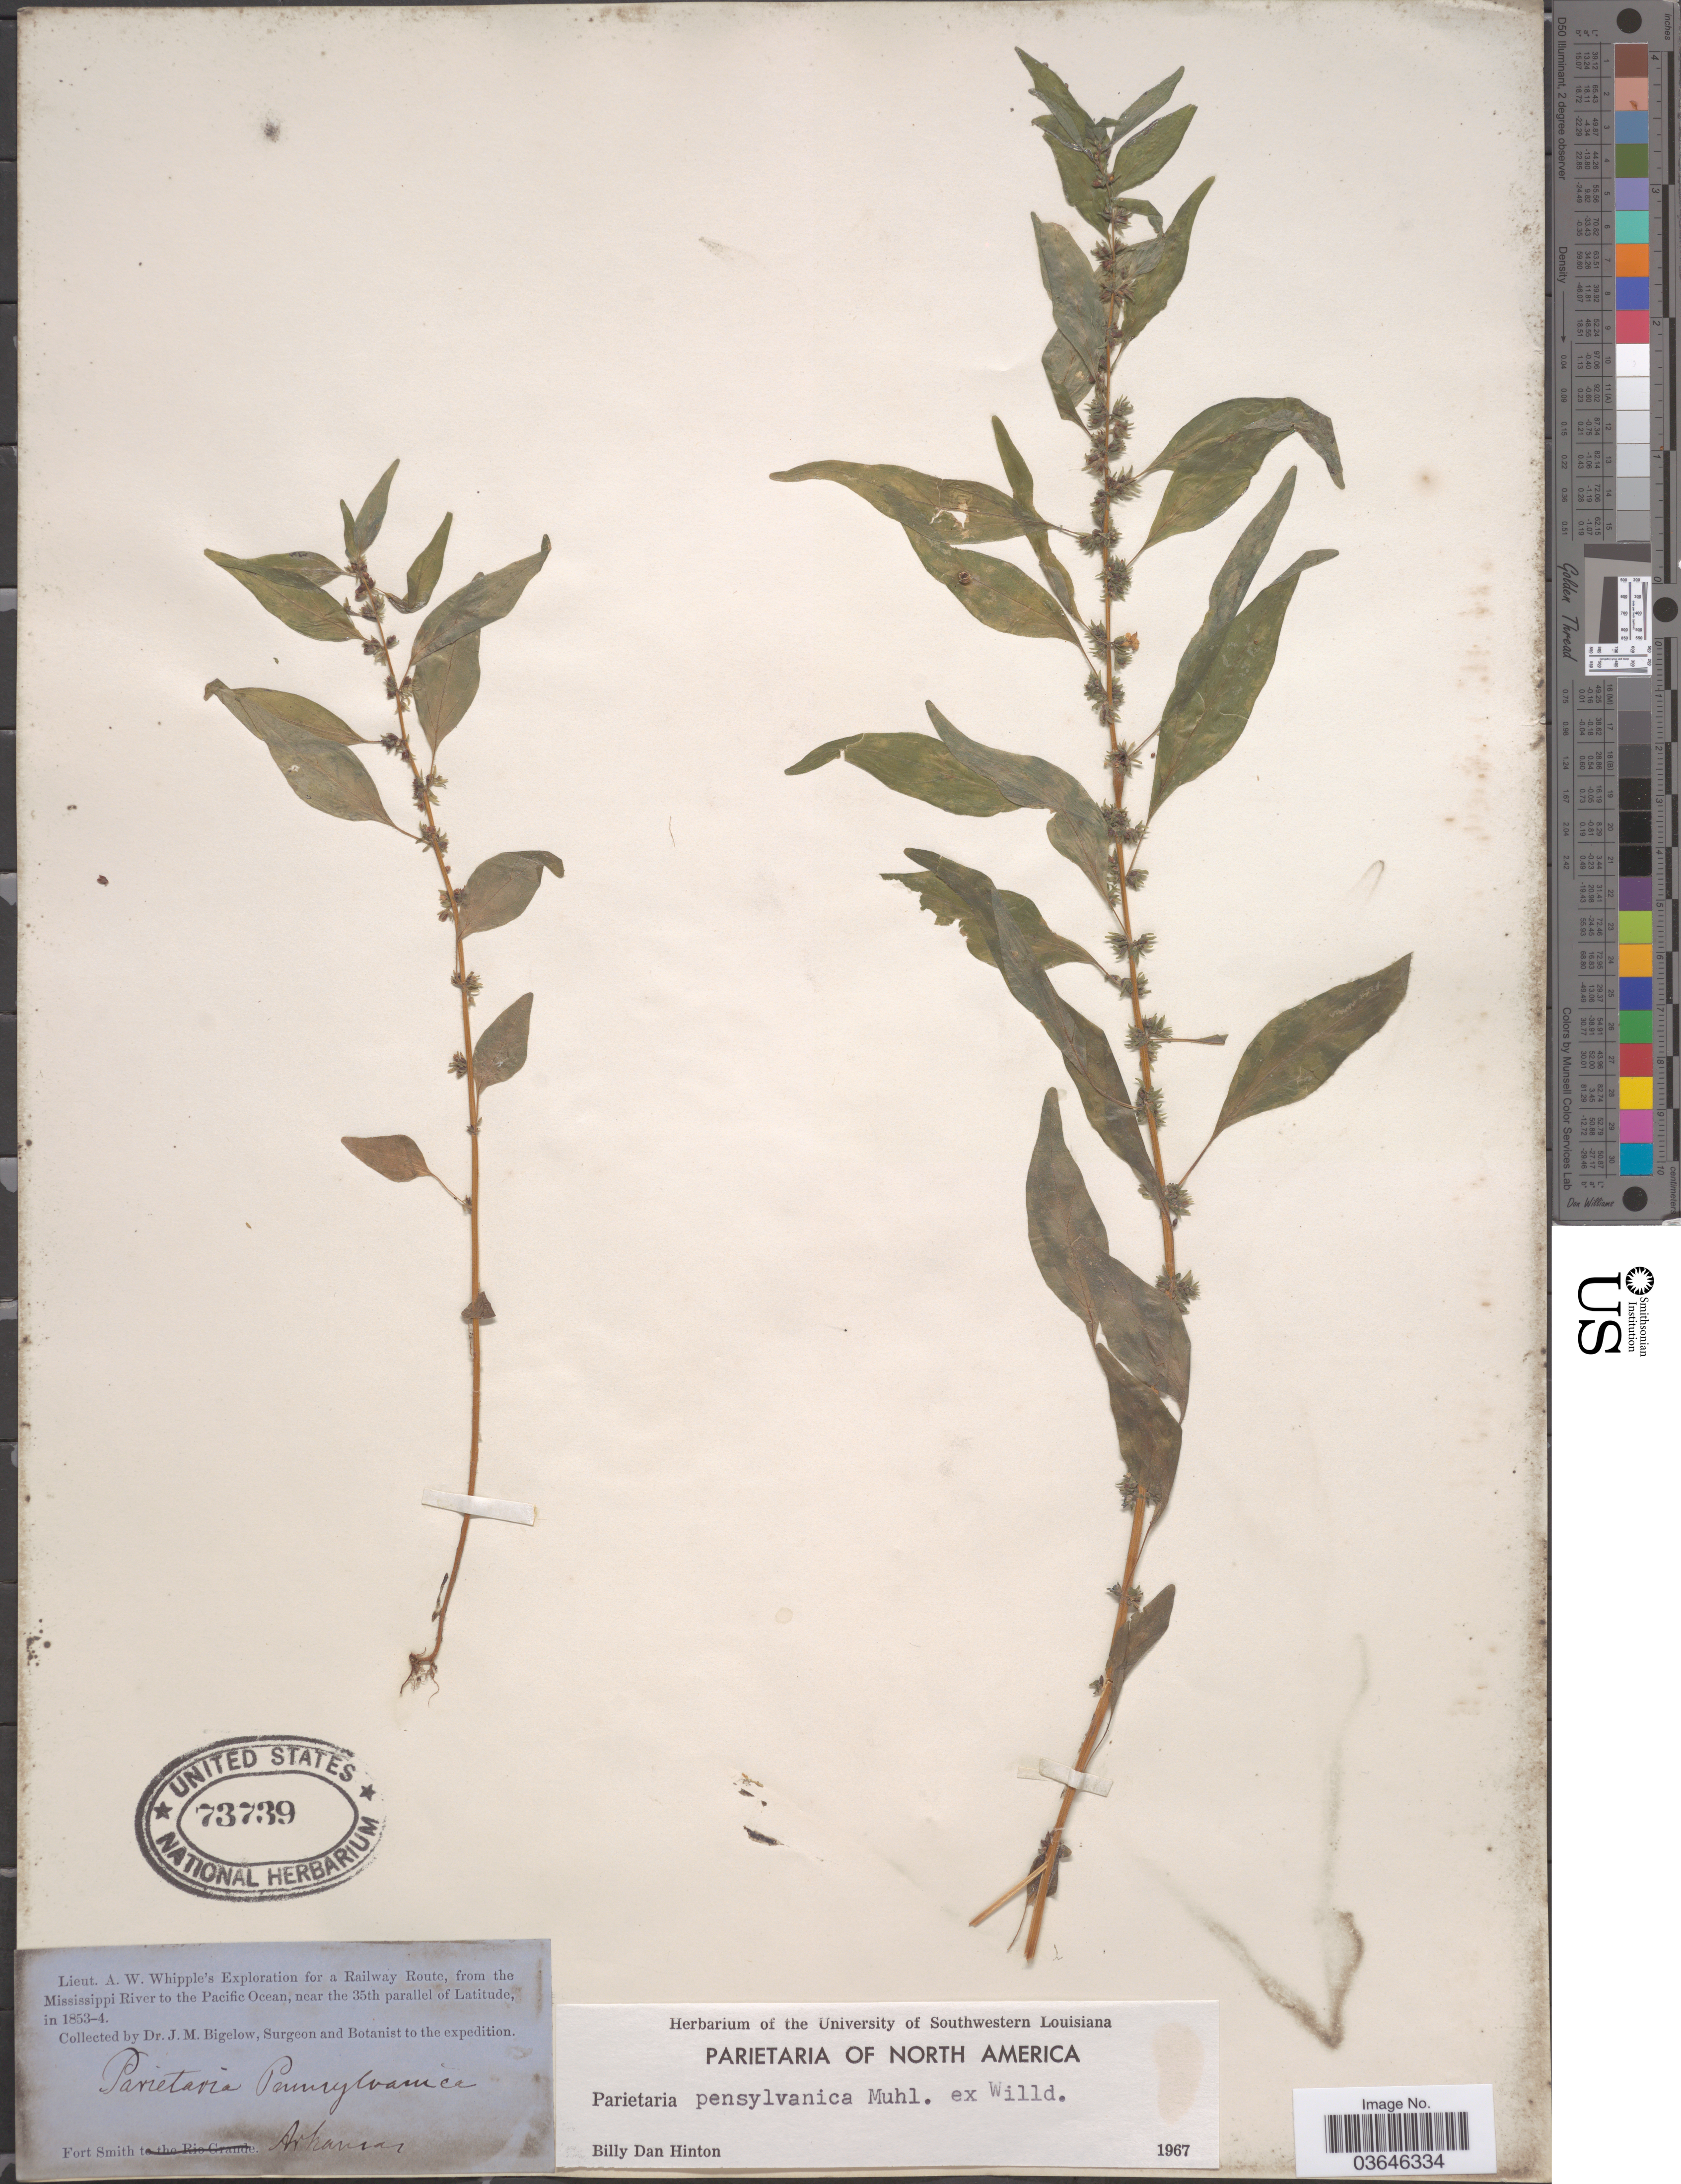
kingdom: Plantae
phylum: Tracheophyta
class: Magnoliopsida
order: Rosales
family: Urticaceae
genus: Parietaria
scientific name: Parietaria pensylvanica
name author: Muhl. ex Willd.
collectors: J. M. Bigelow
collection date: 1853/1854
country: United States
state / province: Arkansas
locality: From the Mississippi River to the Pacific Ocean, near the 35th parallel of Latitude. Fort Smith.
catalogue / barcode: US 73739